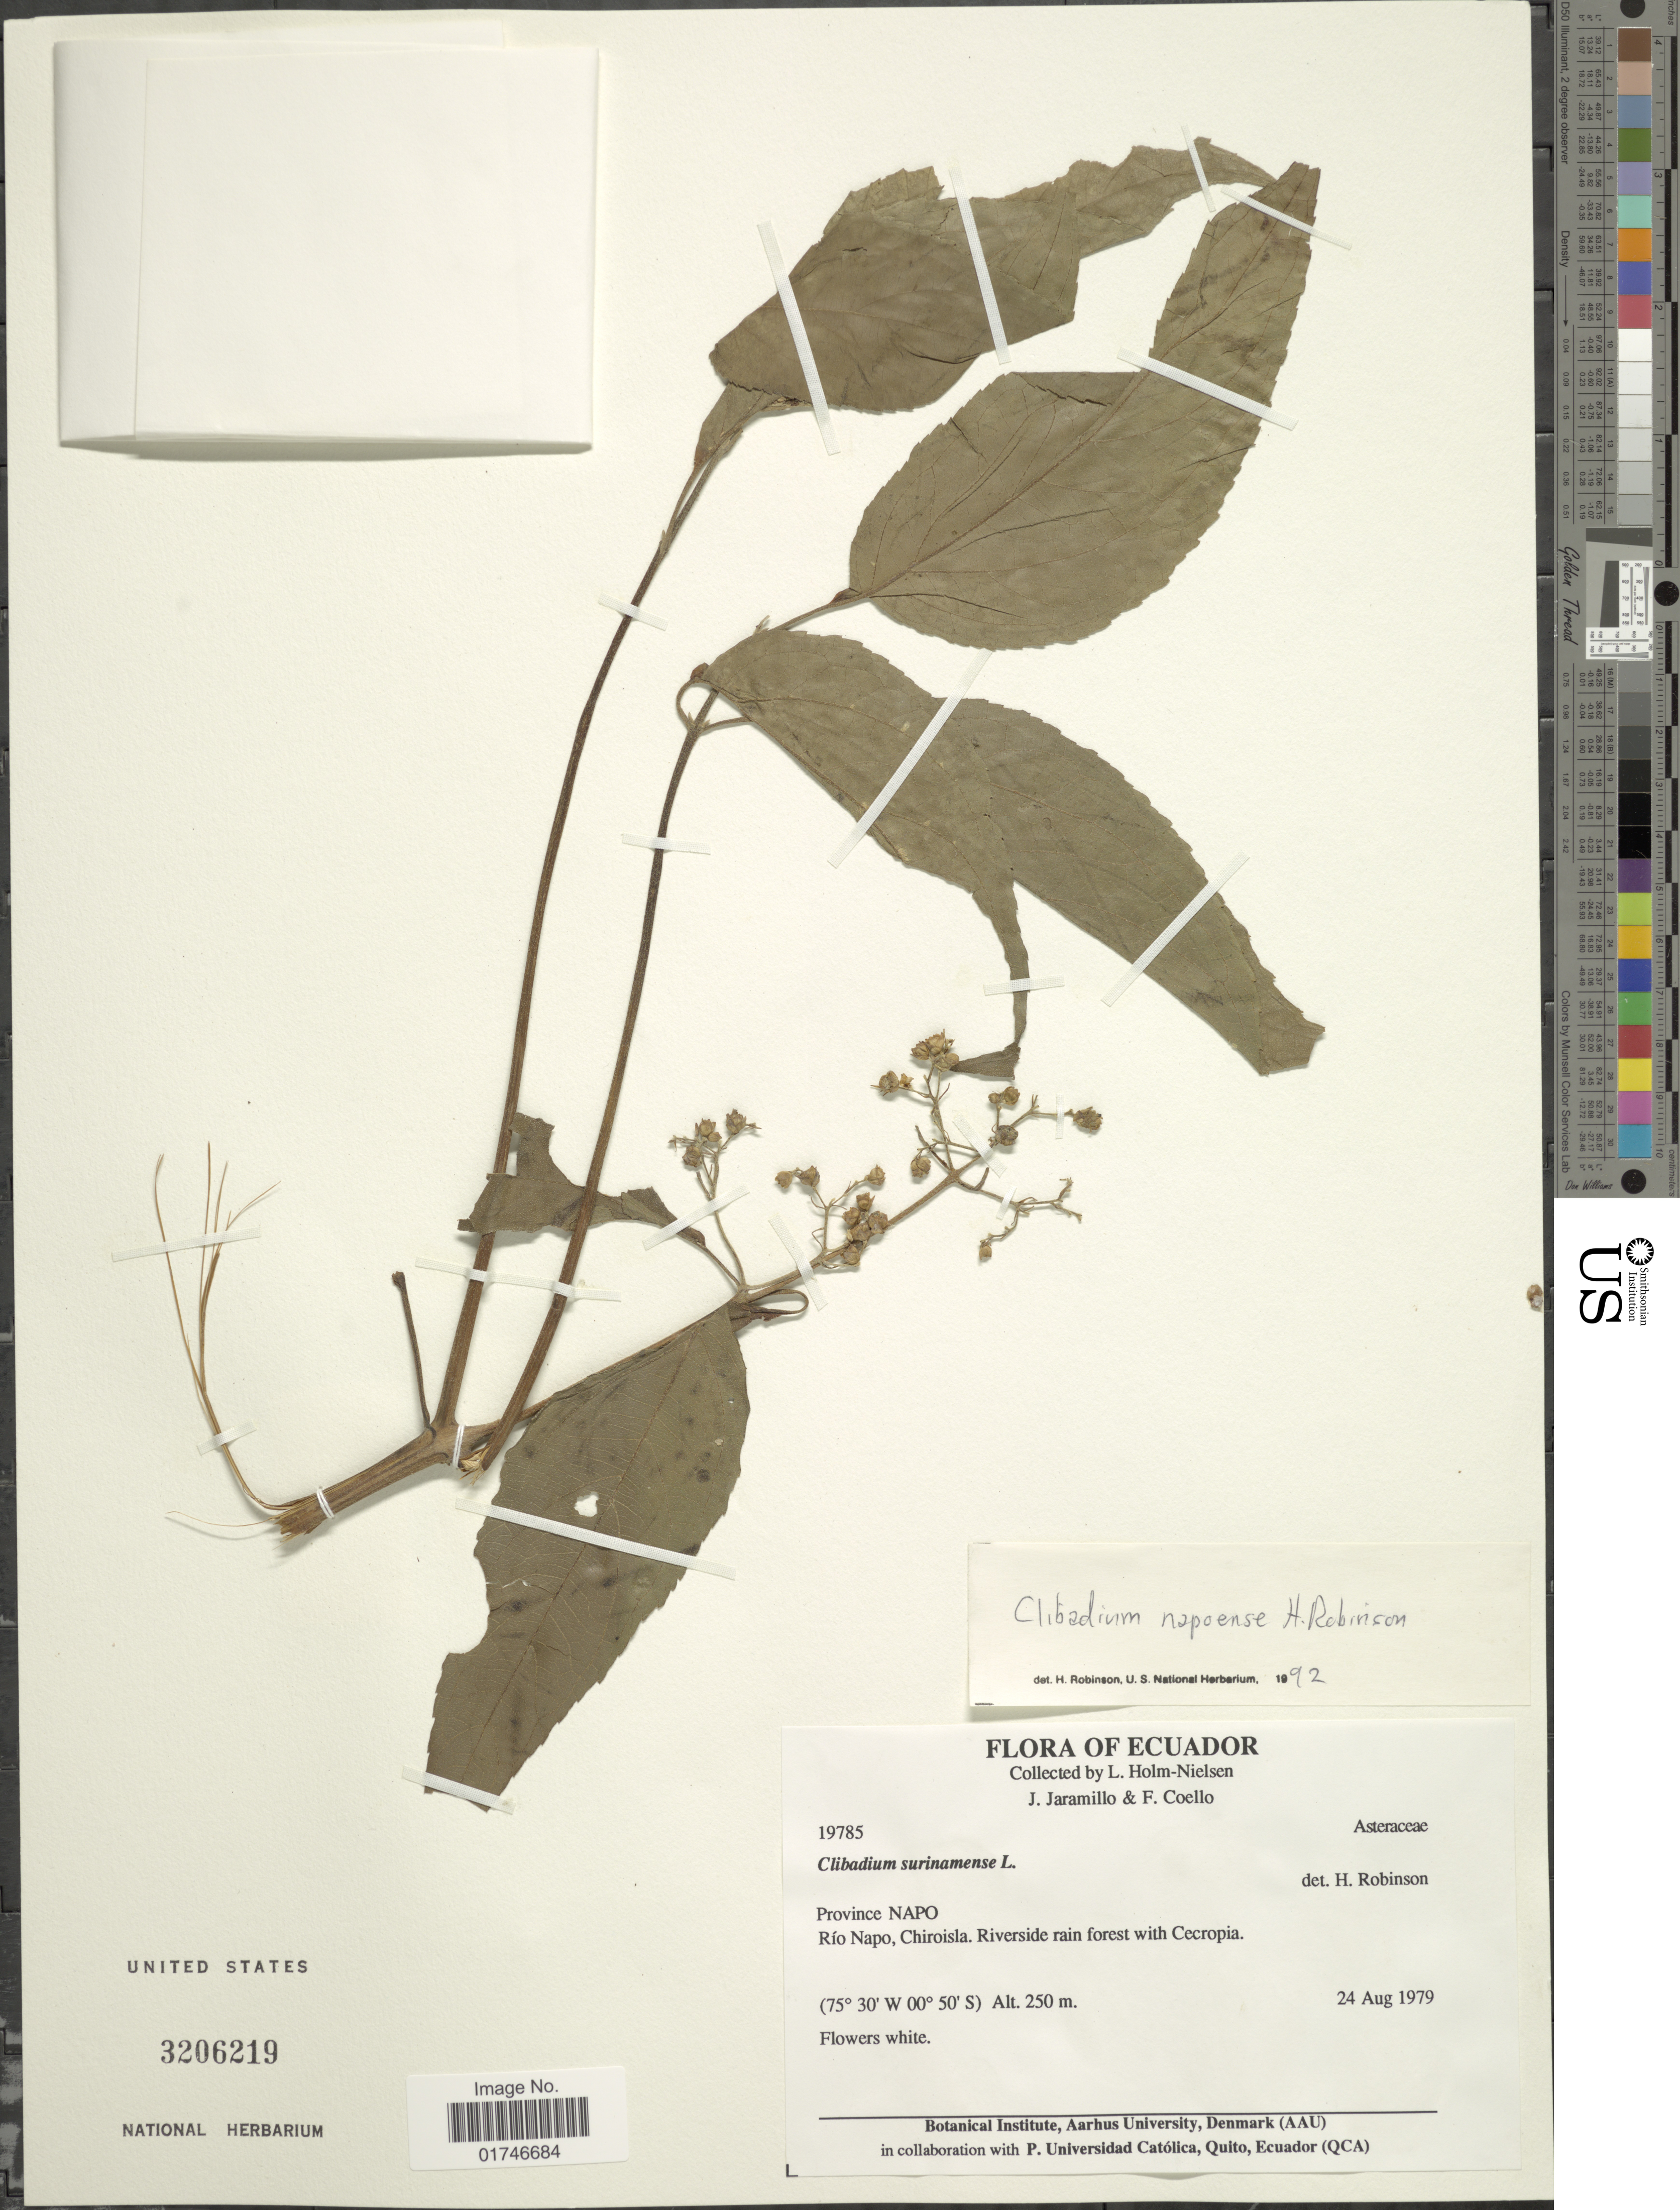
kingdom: Plantae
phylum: Tracheophyta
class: Magnoliopsida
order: Asterales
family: Asteraceae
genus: Clibadium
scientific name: Clibadium napoense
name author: H. Rob.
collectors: L. B. Holm-Nielsen, J. Jaramillo & F. Coello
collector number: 19785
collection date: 1979-08-24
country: Ecuador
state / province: Napo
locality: Province Napo. Río Napo, Chiroisla. Riverside rain forest with Cecropia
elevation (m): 250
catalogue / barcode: US 3206219